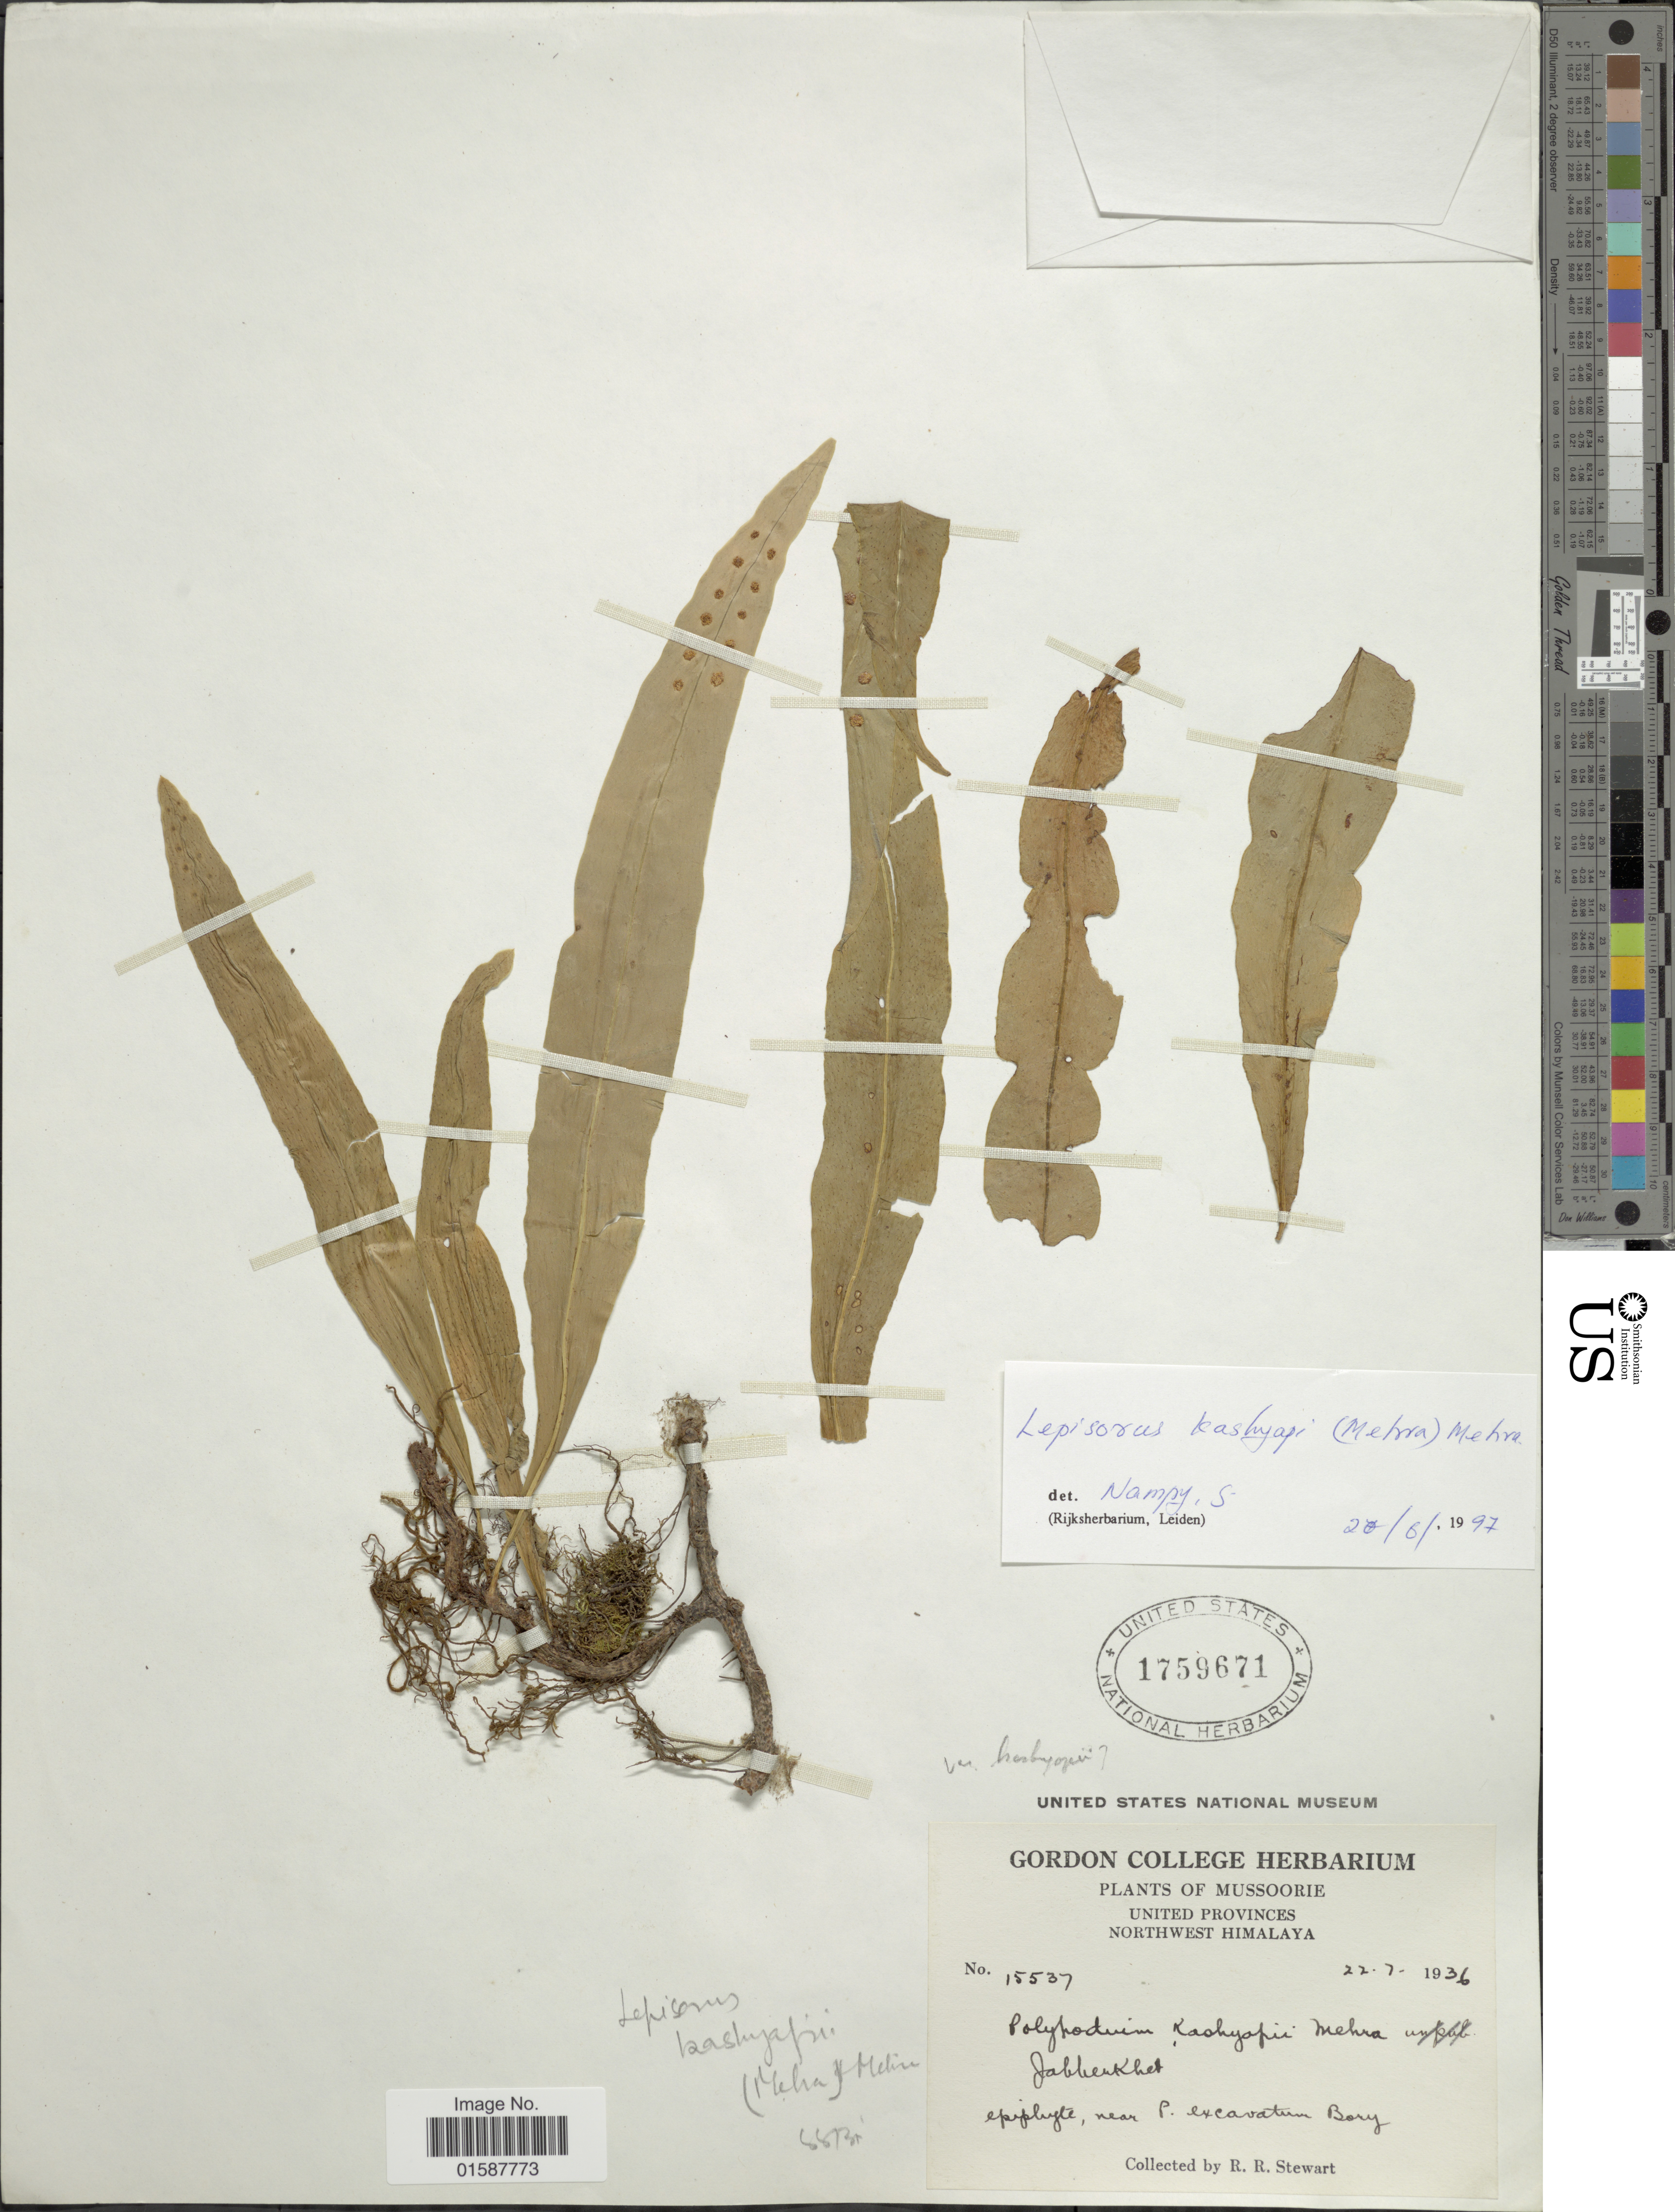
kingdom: Plantae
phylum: Tracheophyta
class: Polypodiopsida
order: Polypodiales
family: Polypodiaceae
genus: Lepisorus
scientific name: Lepisorus kashyapii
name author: (Mehra) Mehra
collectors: R. R. Stewart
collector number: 15537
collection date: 1936-07-22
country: India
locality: Mussoorie, United Provinces, Northwest Himalaya Jabberkhet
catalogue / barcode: US 1759671